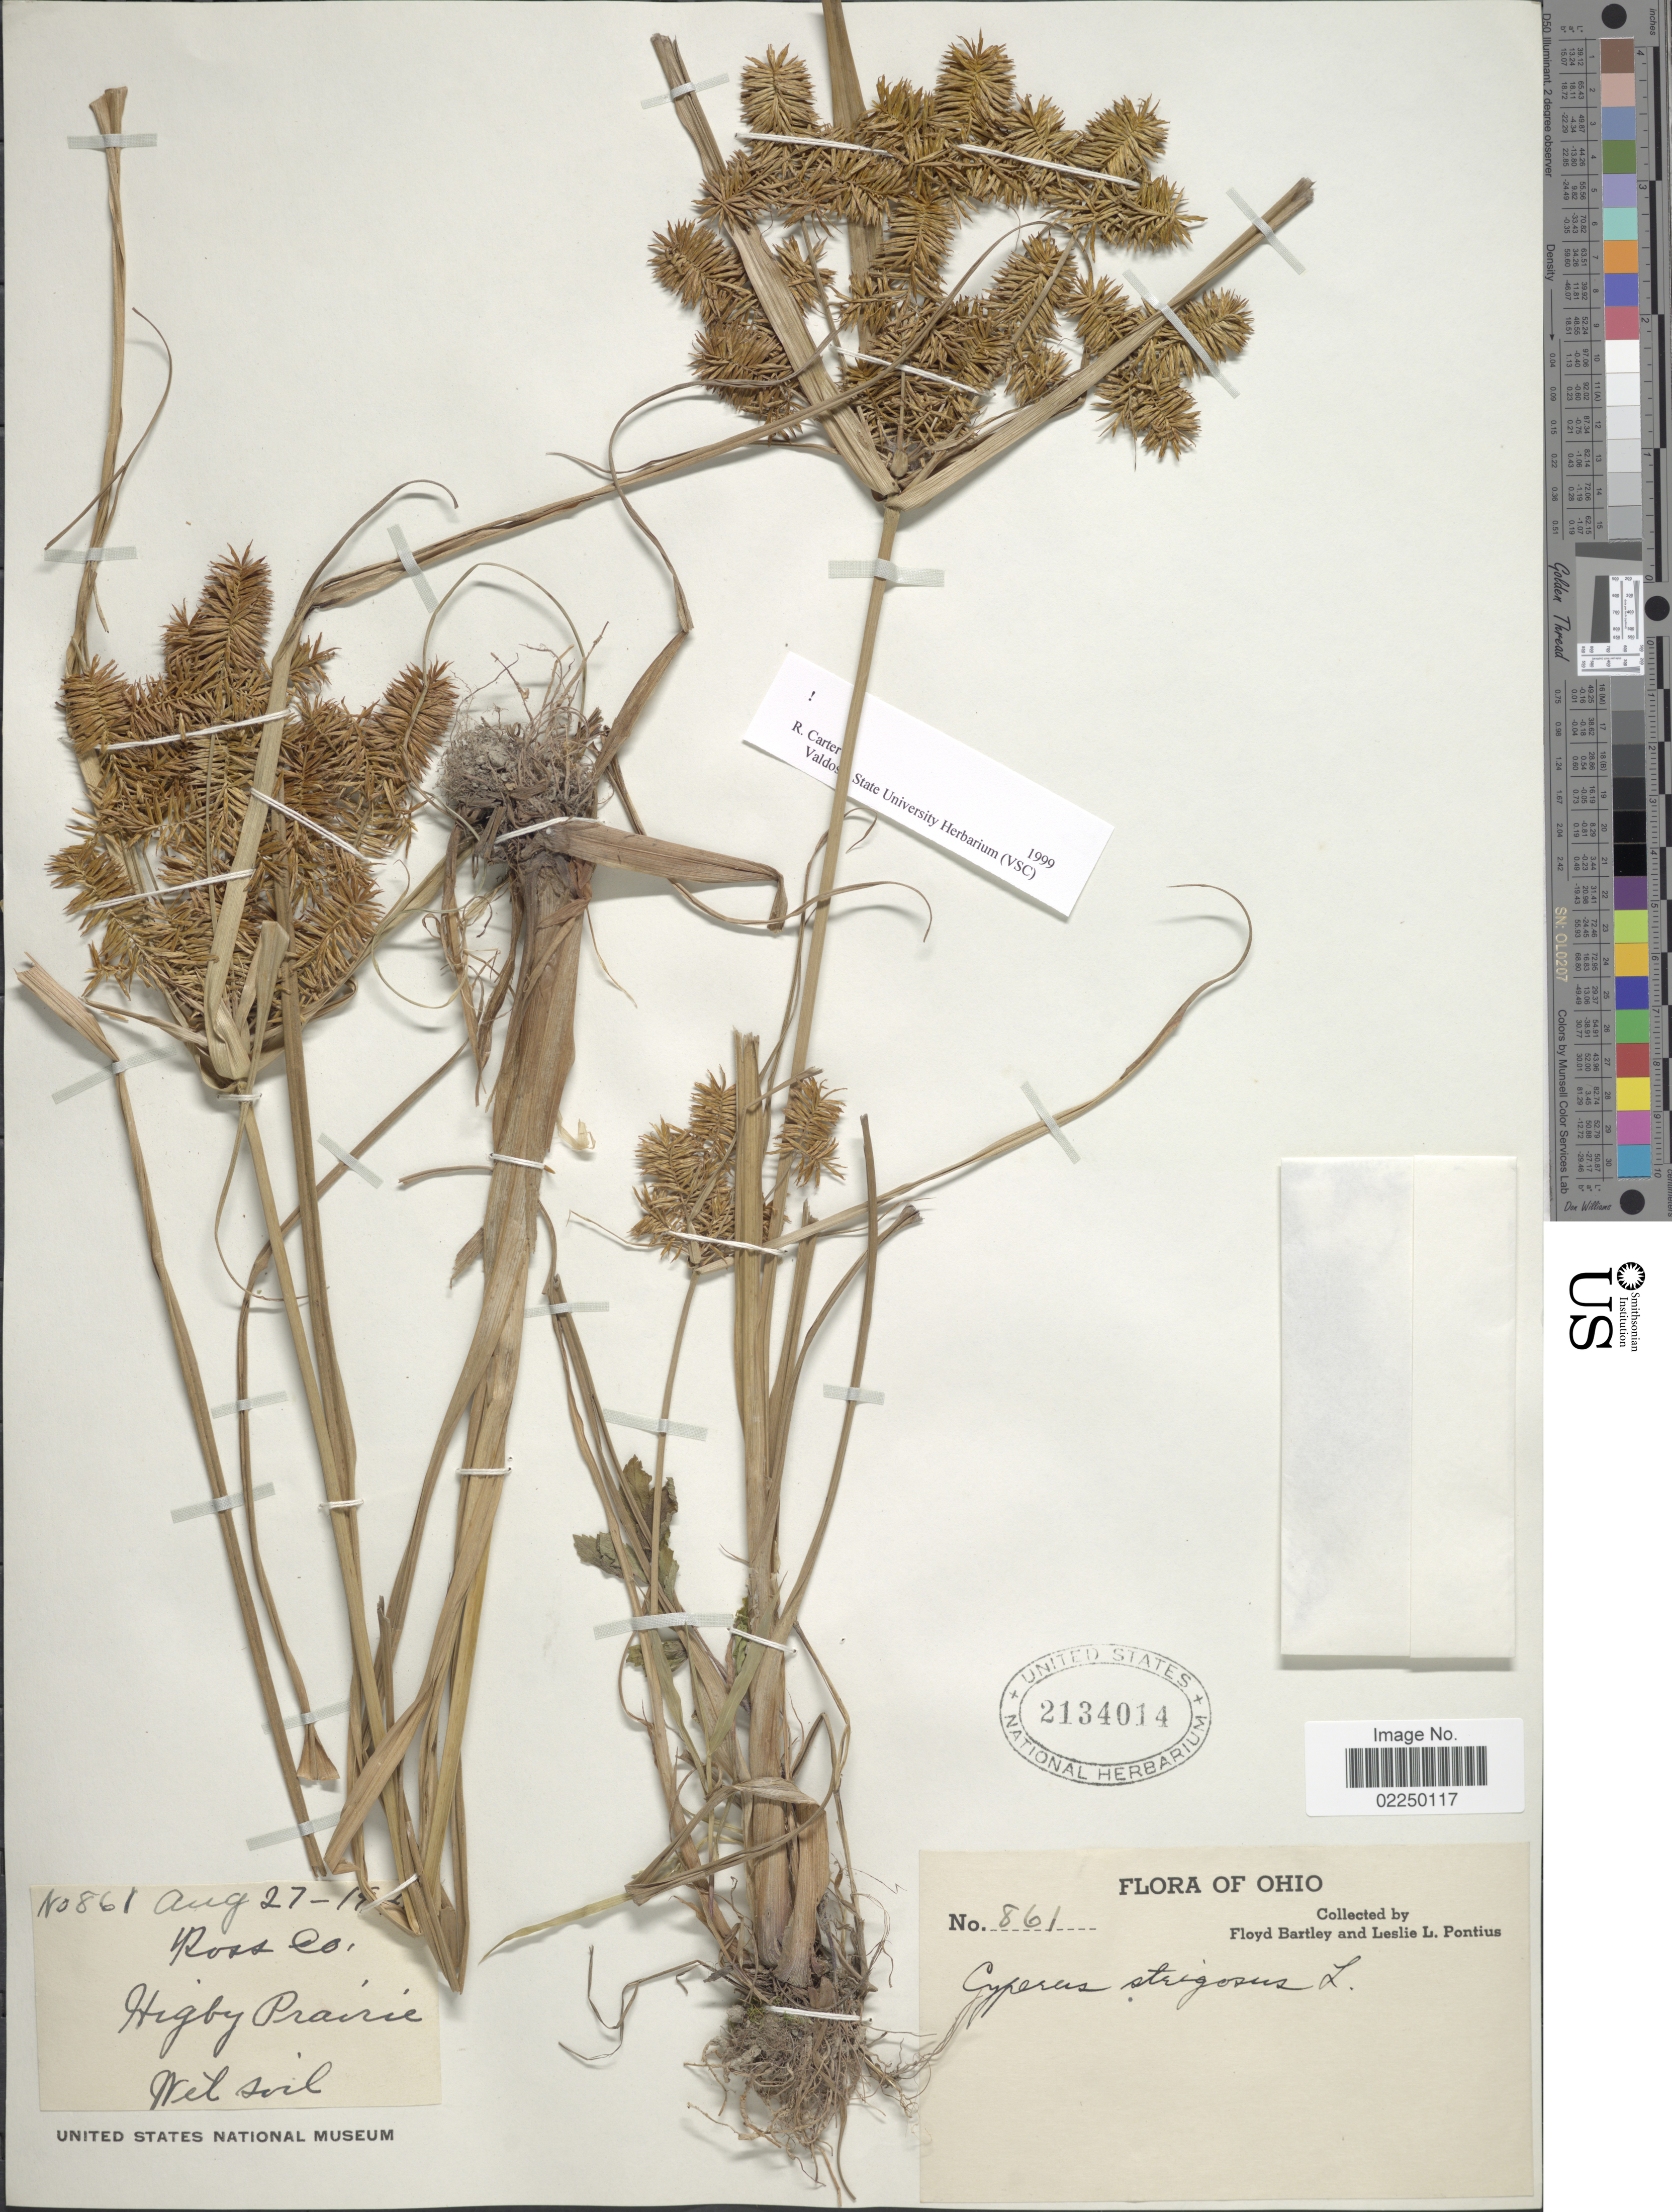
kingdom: Plantae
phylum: Tracheophyta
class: Liliopsida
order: Poales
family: Cyperaceae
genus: Cyperus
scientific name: Cyperus strigosus L.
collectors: F. Bartley & L. L. Pontious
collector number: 861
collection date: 1941-08-27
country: United States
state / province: Ohio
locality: Ross Co., Highby Prairie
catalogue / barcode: US 2134014